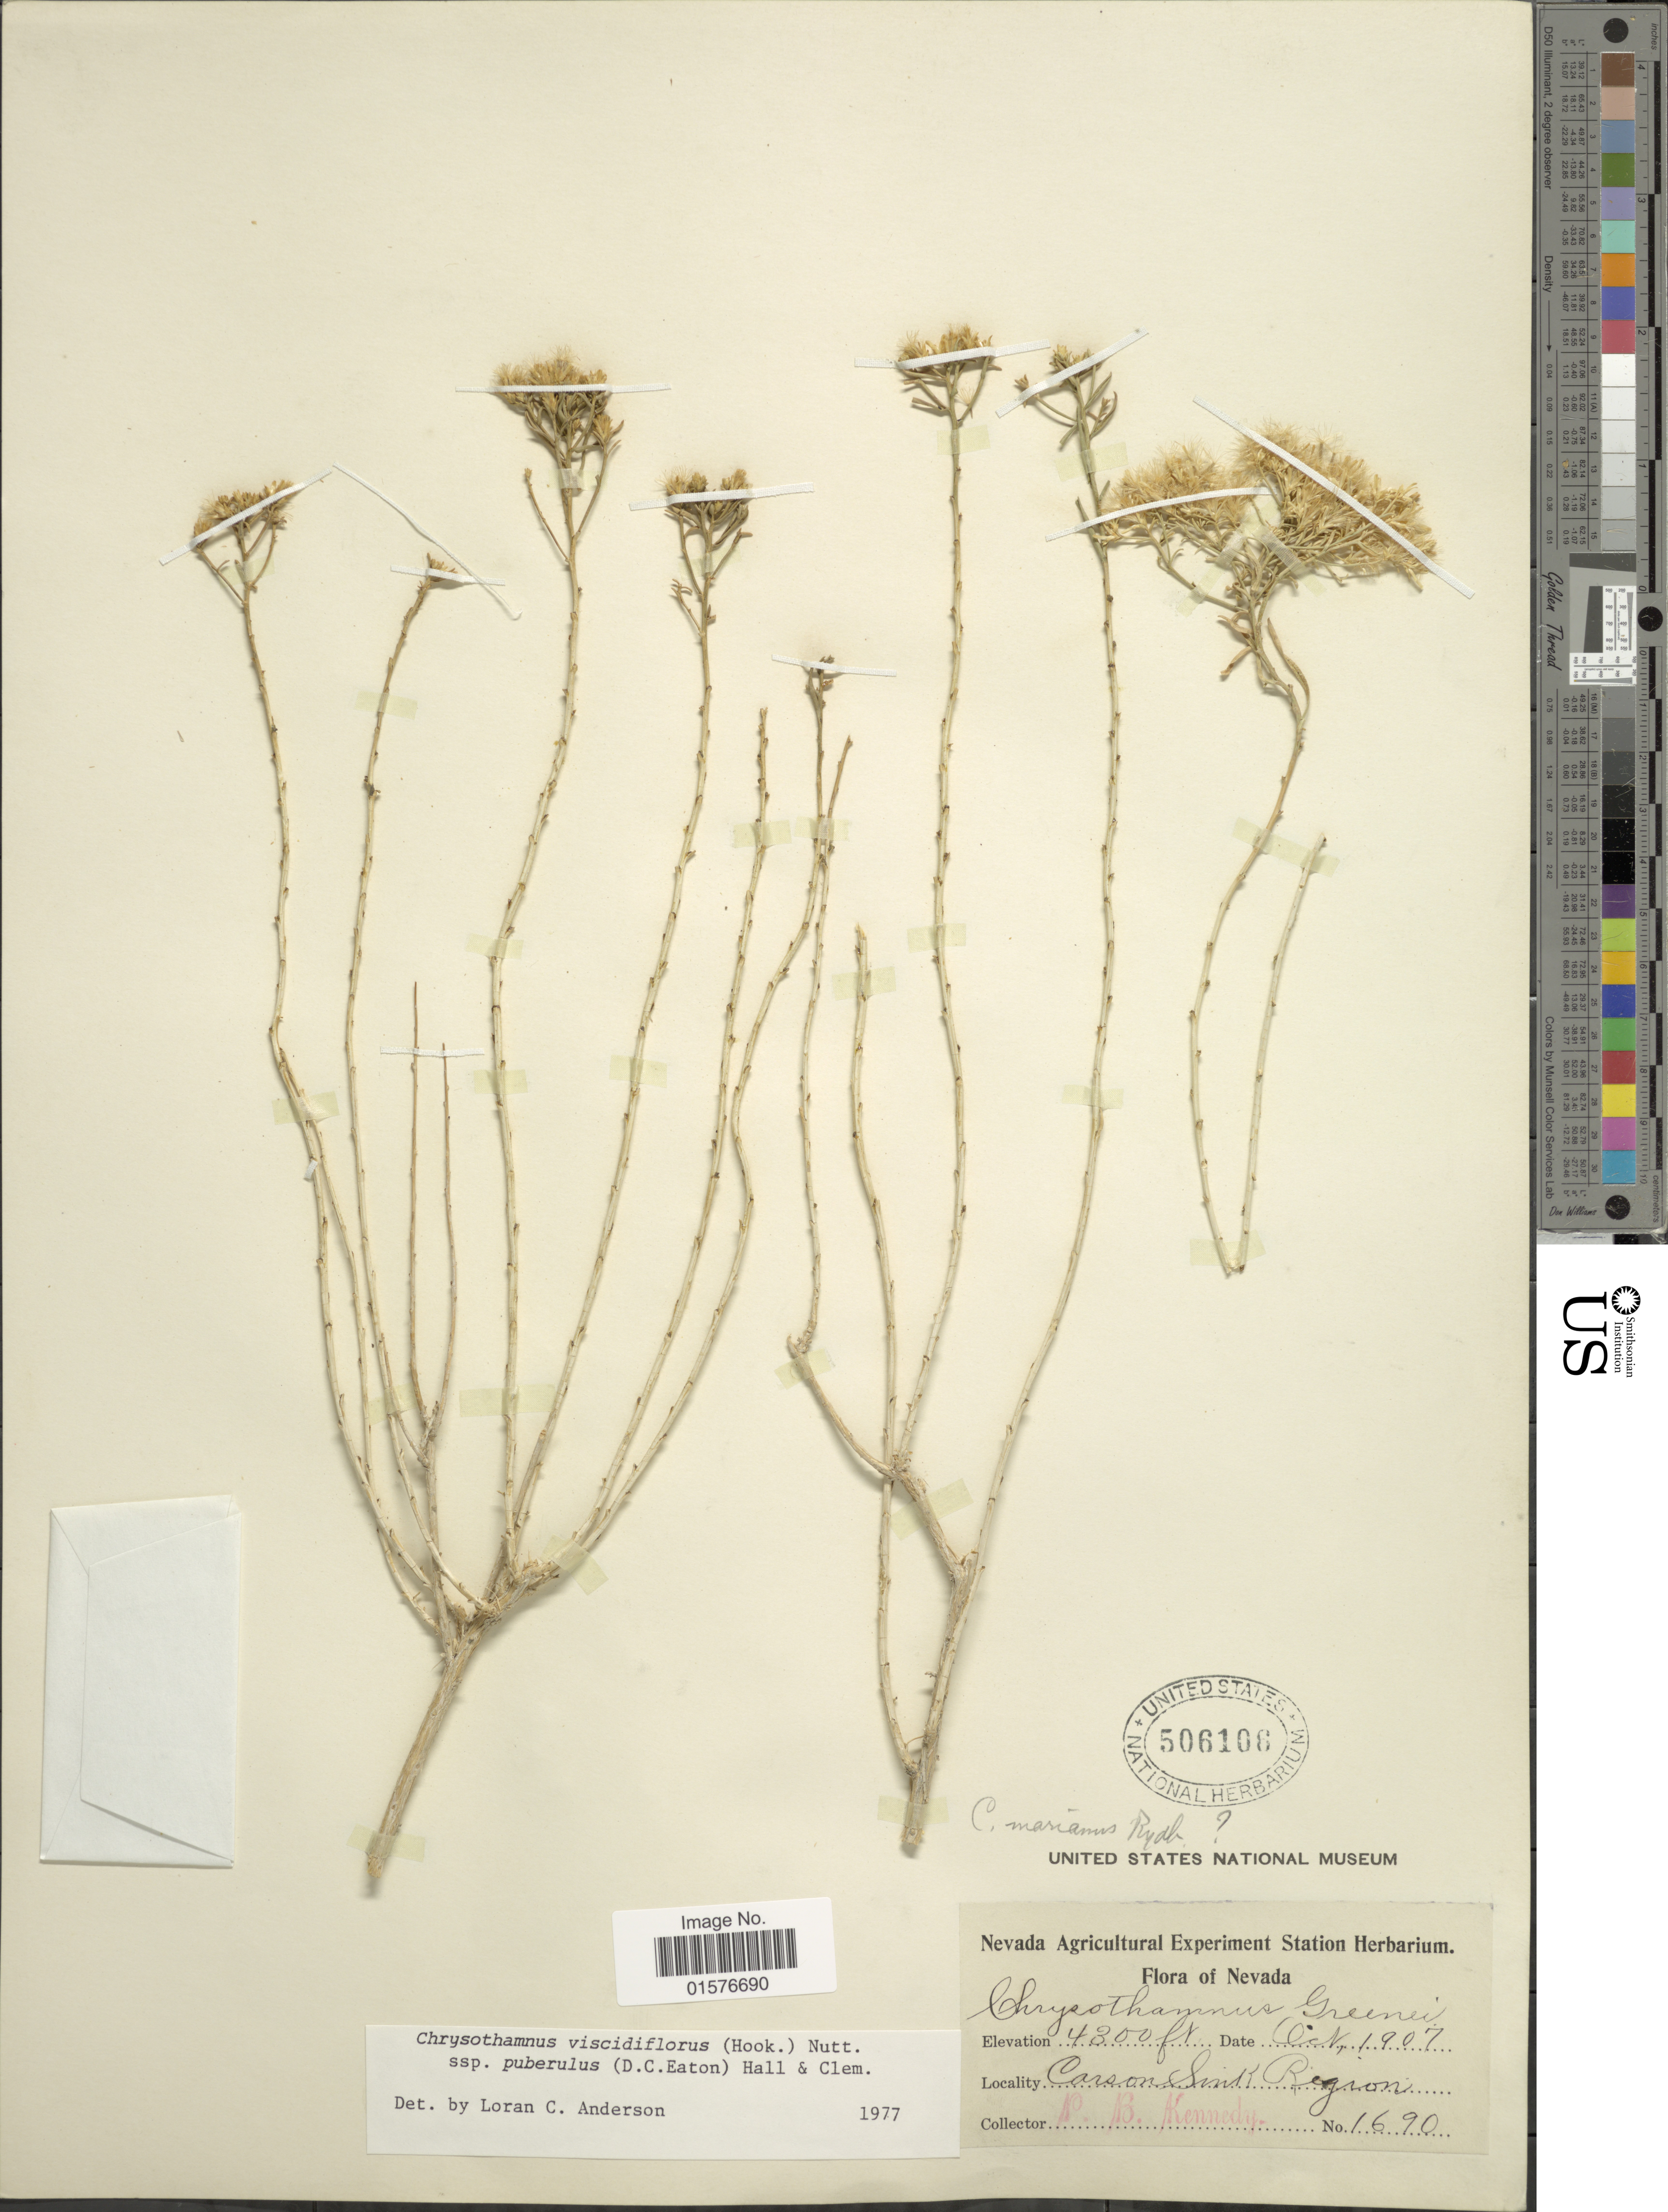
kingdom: Plantae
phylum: Tracheophyta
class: Magnoliopsida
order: Asterales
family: Asteraceae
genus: Chrysothamnus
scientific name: Chrysothamnus viscidiflorus subsp. puberulus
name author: (D.C. Eaton) H.M. Hall & Clem.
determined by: Urbatsch, Lowell E., Curator (LSU), Louisiana State University (UNITED STATES)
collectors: P. B. Kennedy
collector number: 1690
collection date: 1907-10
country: United States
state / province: Nevada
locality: Carson & Smit Region.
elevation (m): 1311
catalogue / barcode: US 506106